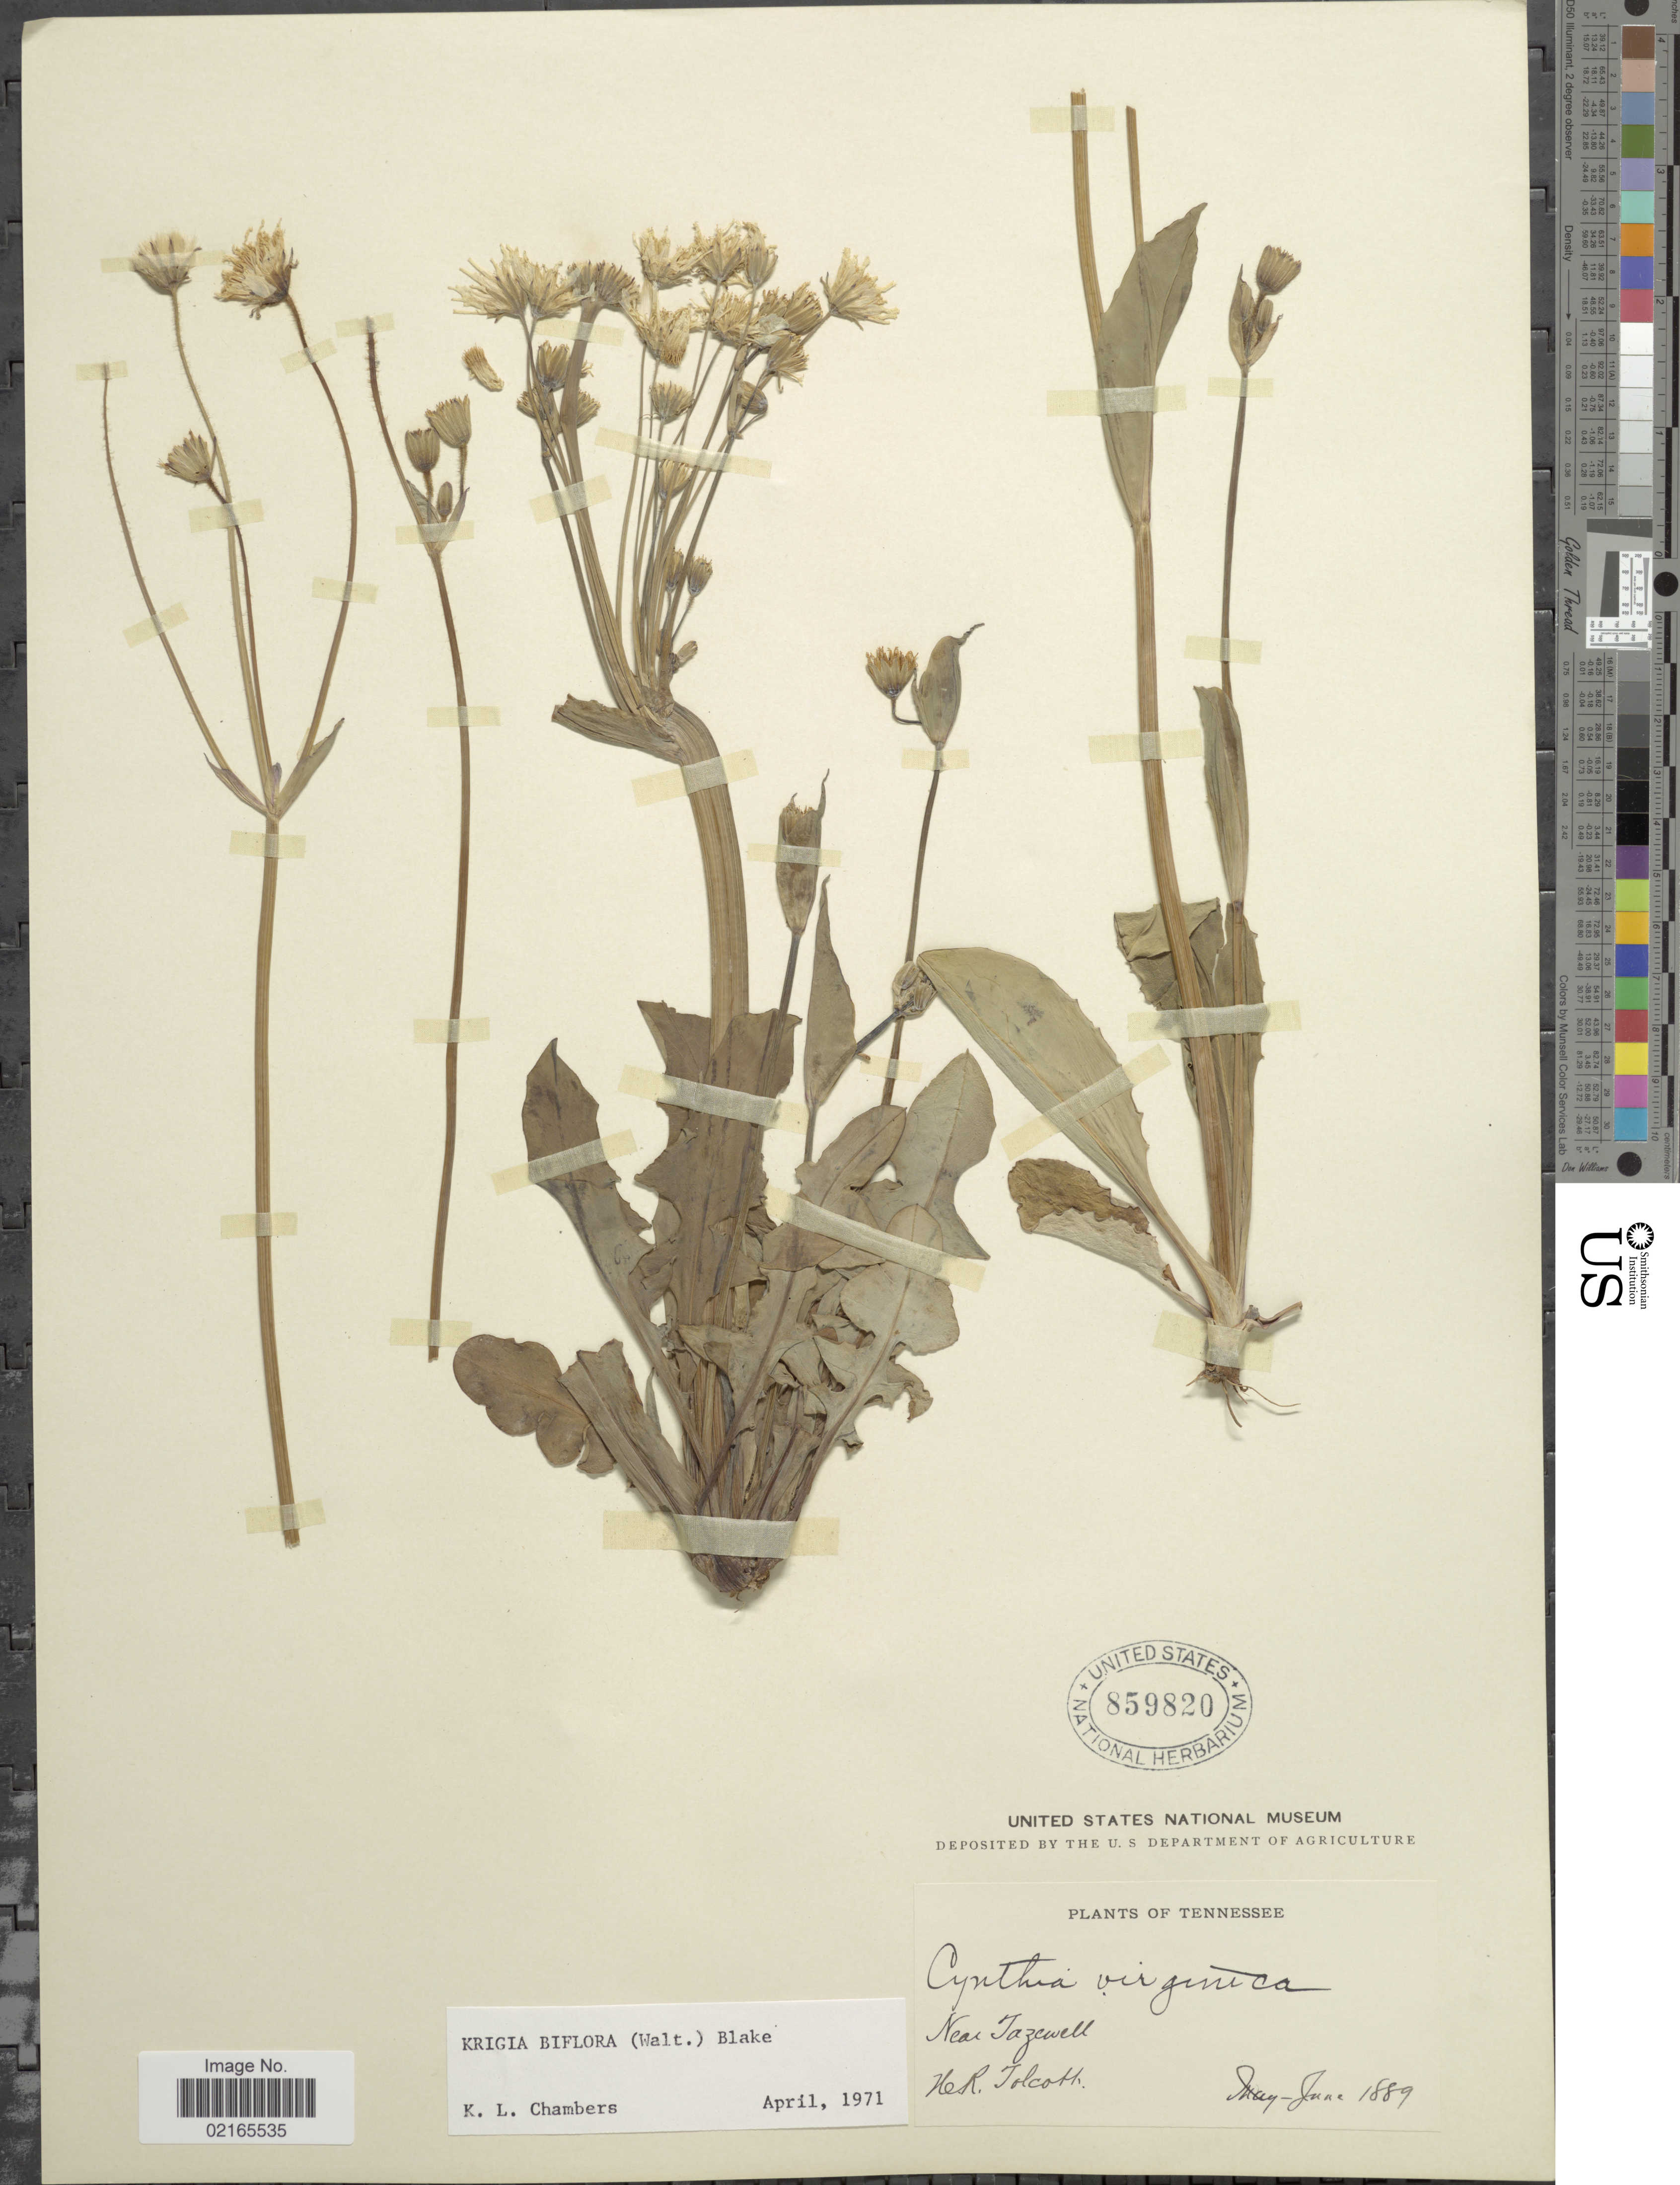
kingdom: Plantae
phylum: Tracheophyta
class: Magnoliopsida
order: Asterales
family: Asteraceae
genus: Krigia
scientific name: Krigia biflora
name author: (Walter) S.F. Blake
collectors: Tolcoth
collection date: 1889-05/1889-07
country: United States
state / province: Tennessee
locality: Near Tazewell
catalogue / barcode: US 859820